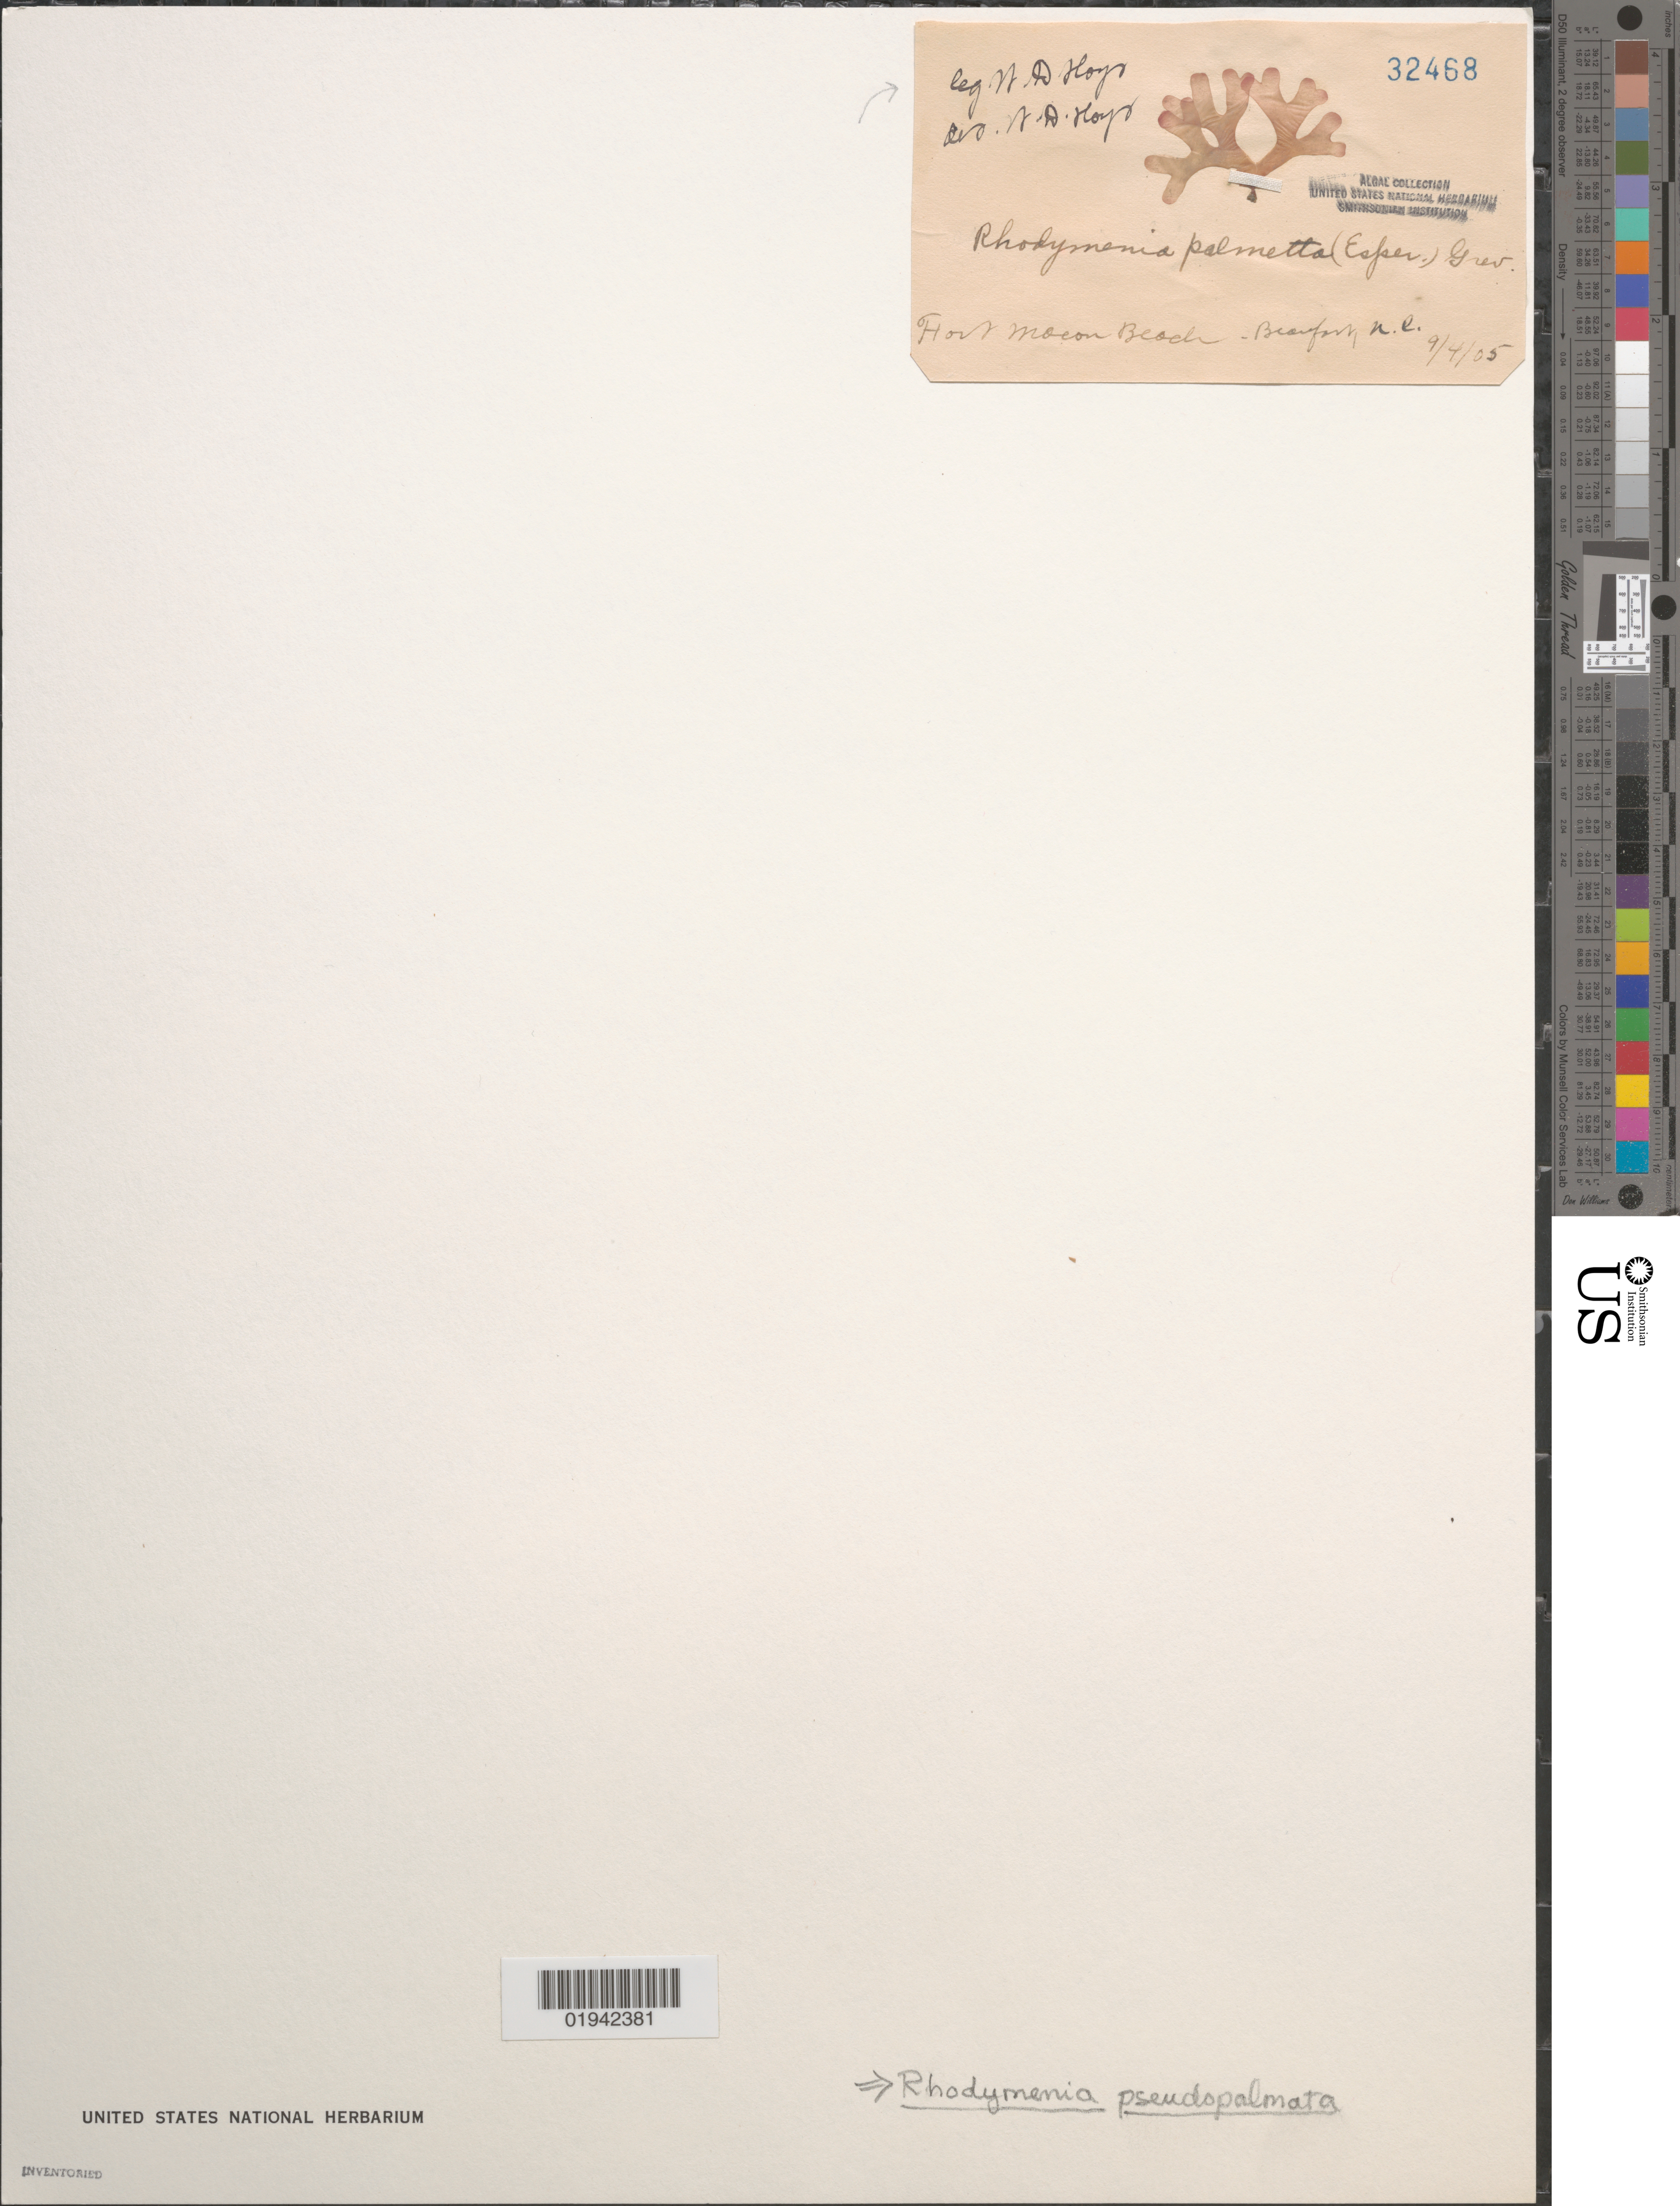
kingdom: Plantae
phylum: Rhodophyta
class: Florideophyceae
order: Rhodymeniales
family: Rhodymeniaceae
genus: Rhodymenia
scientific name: Rhodymenia pseudopalmata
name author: (J.V.Lamouroux) P.C. Silva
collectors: W. D. Hoyt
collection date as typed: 4 Sep 05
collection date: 2005-09-04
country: United States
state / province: North Carolina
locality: Fort Macon Beach - Beaufort.